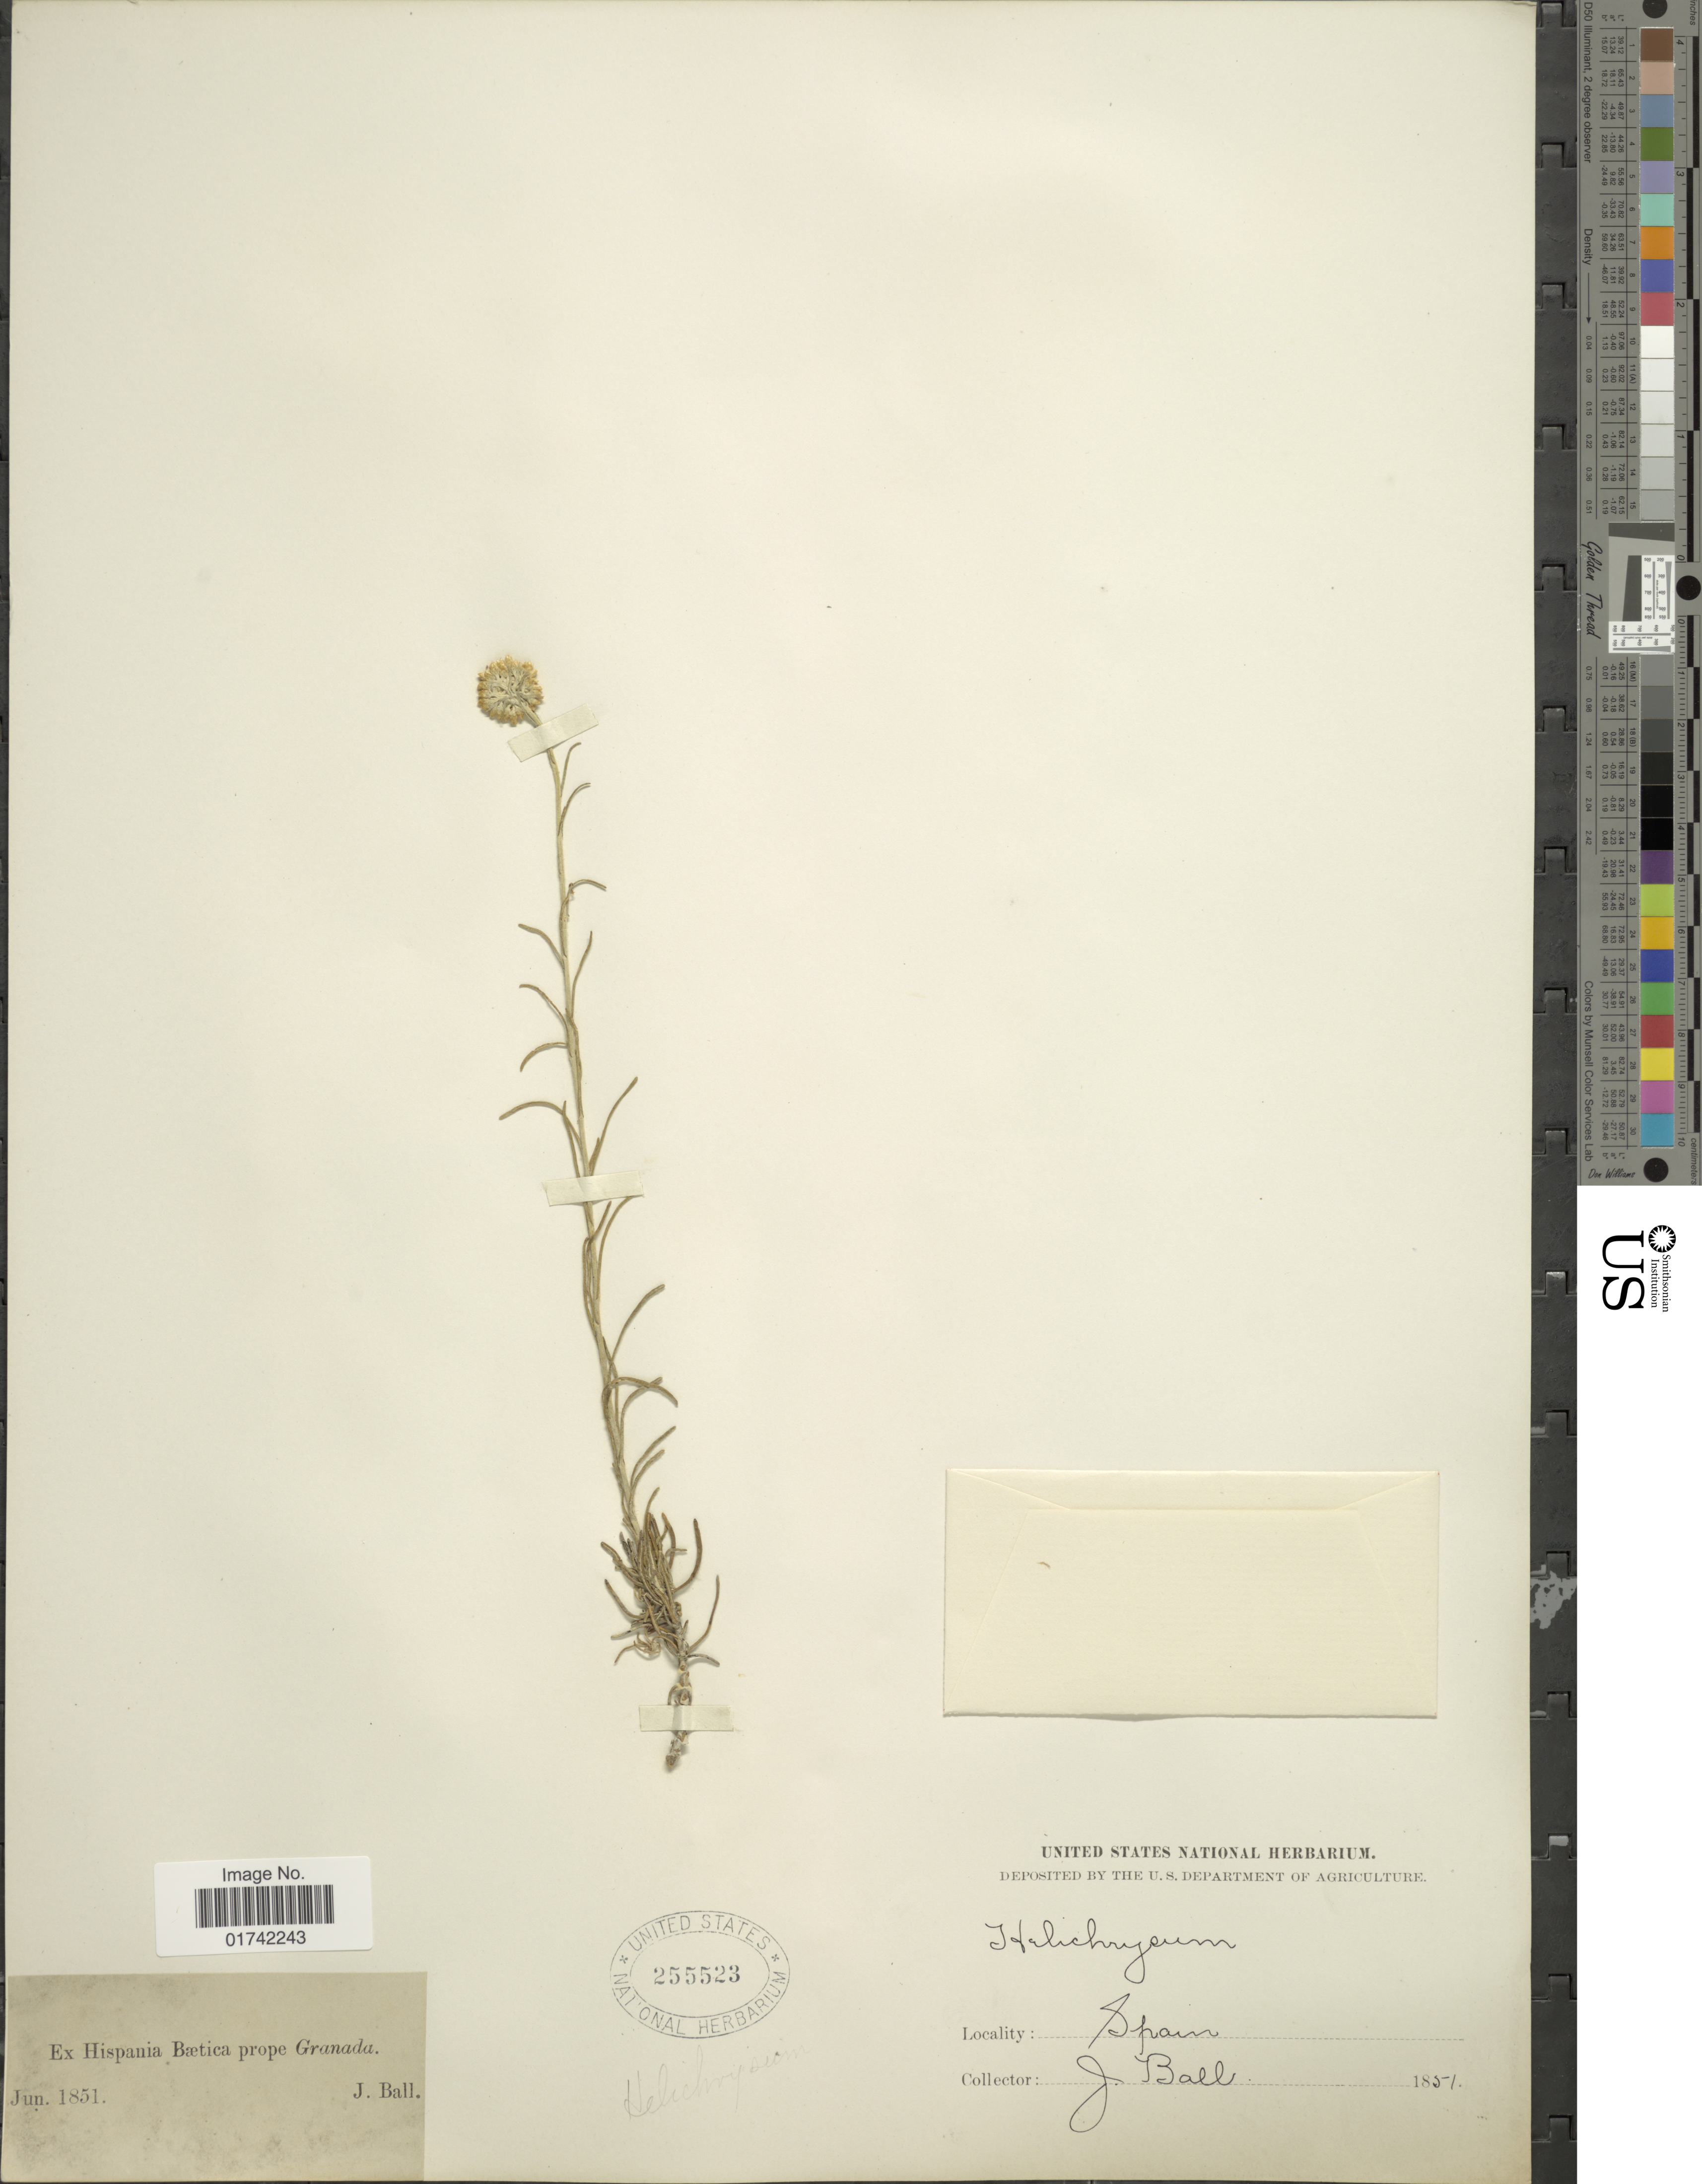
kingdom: Plantae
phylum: Tracheophyta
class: Magnoliopsida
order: Asterales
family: Asteraceae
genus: Helichrysum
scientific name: Helichrysum sp.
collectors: J. Ball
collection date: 1851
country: Spain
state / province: Andalucia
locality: Spain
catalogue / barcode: US 255523